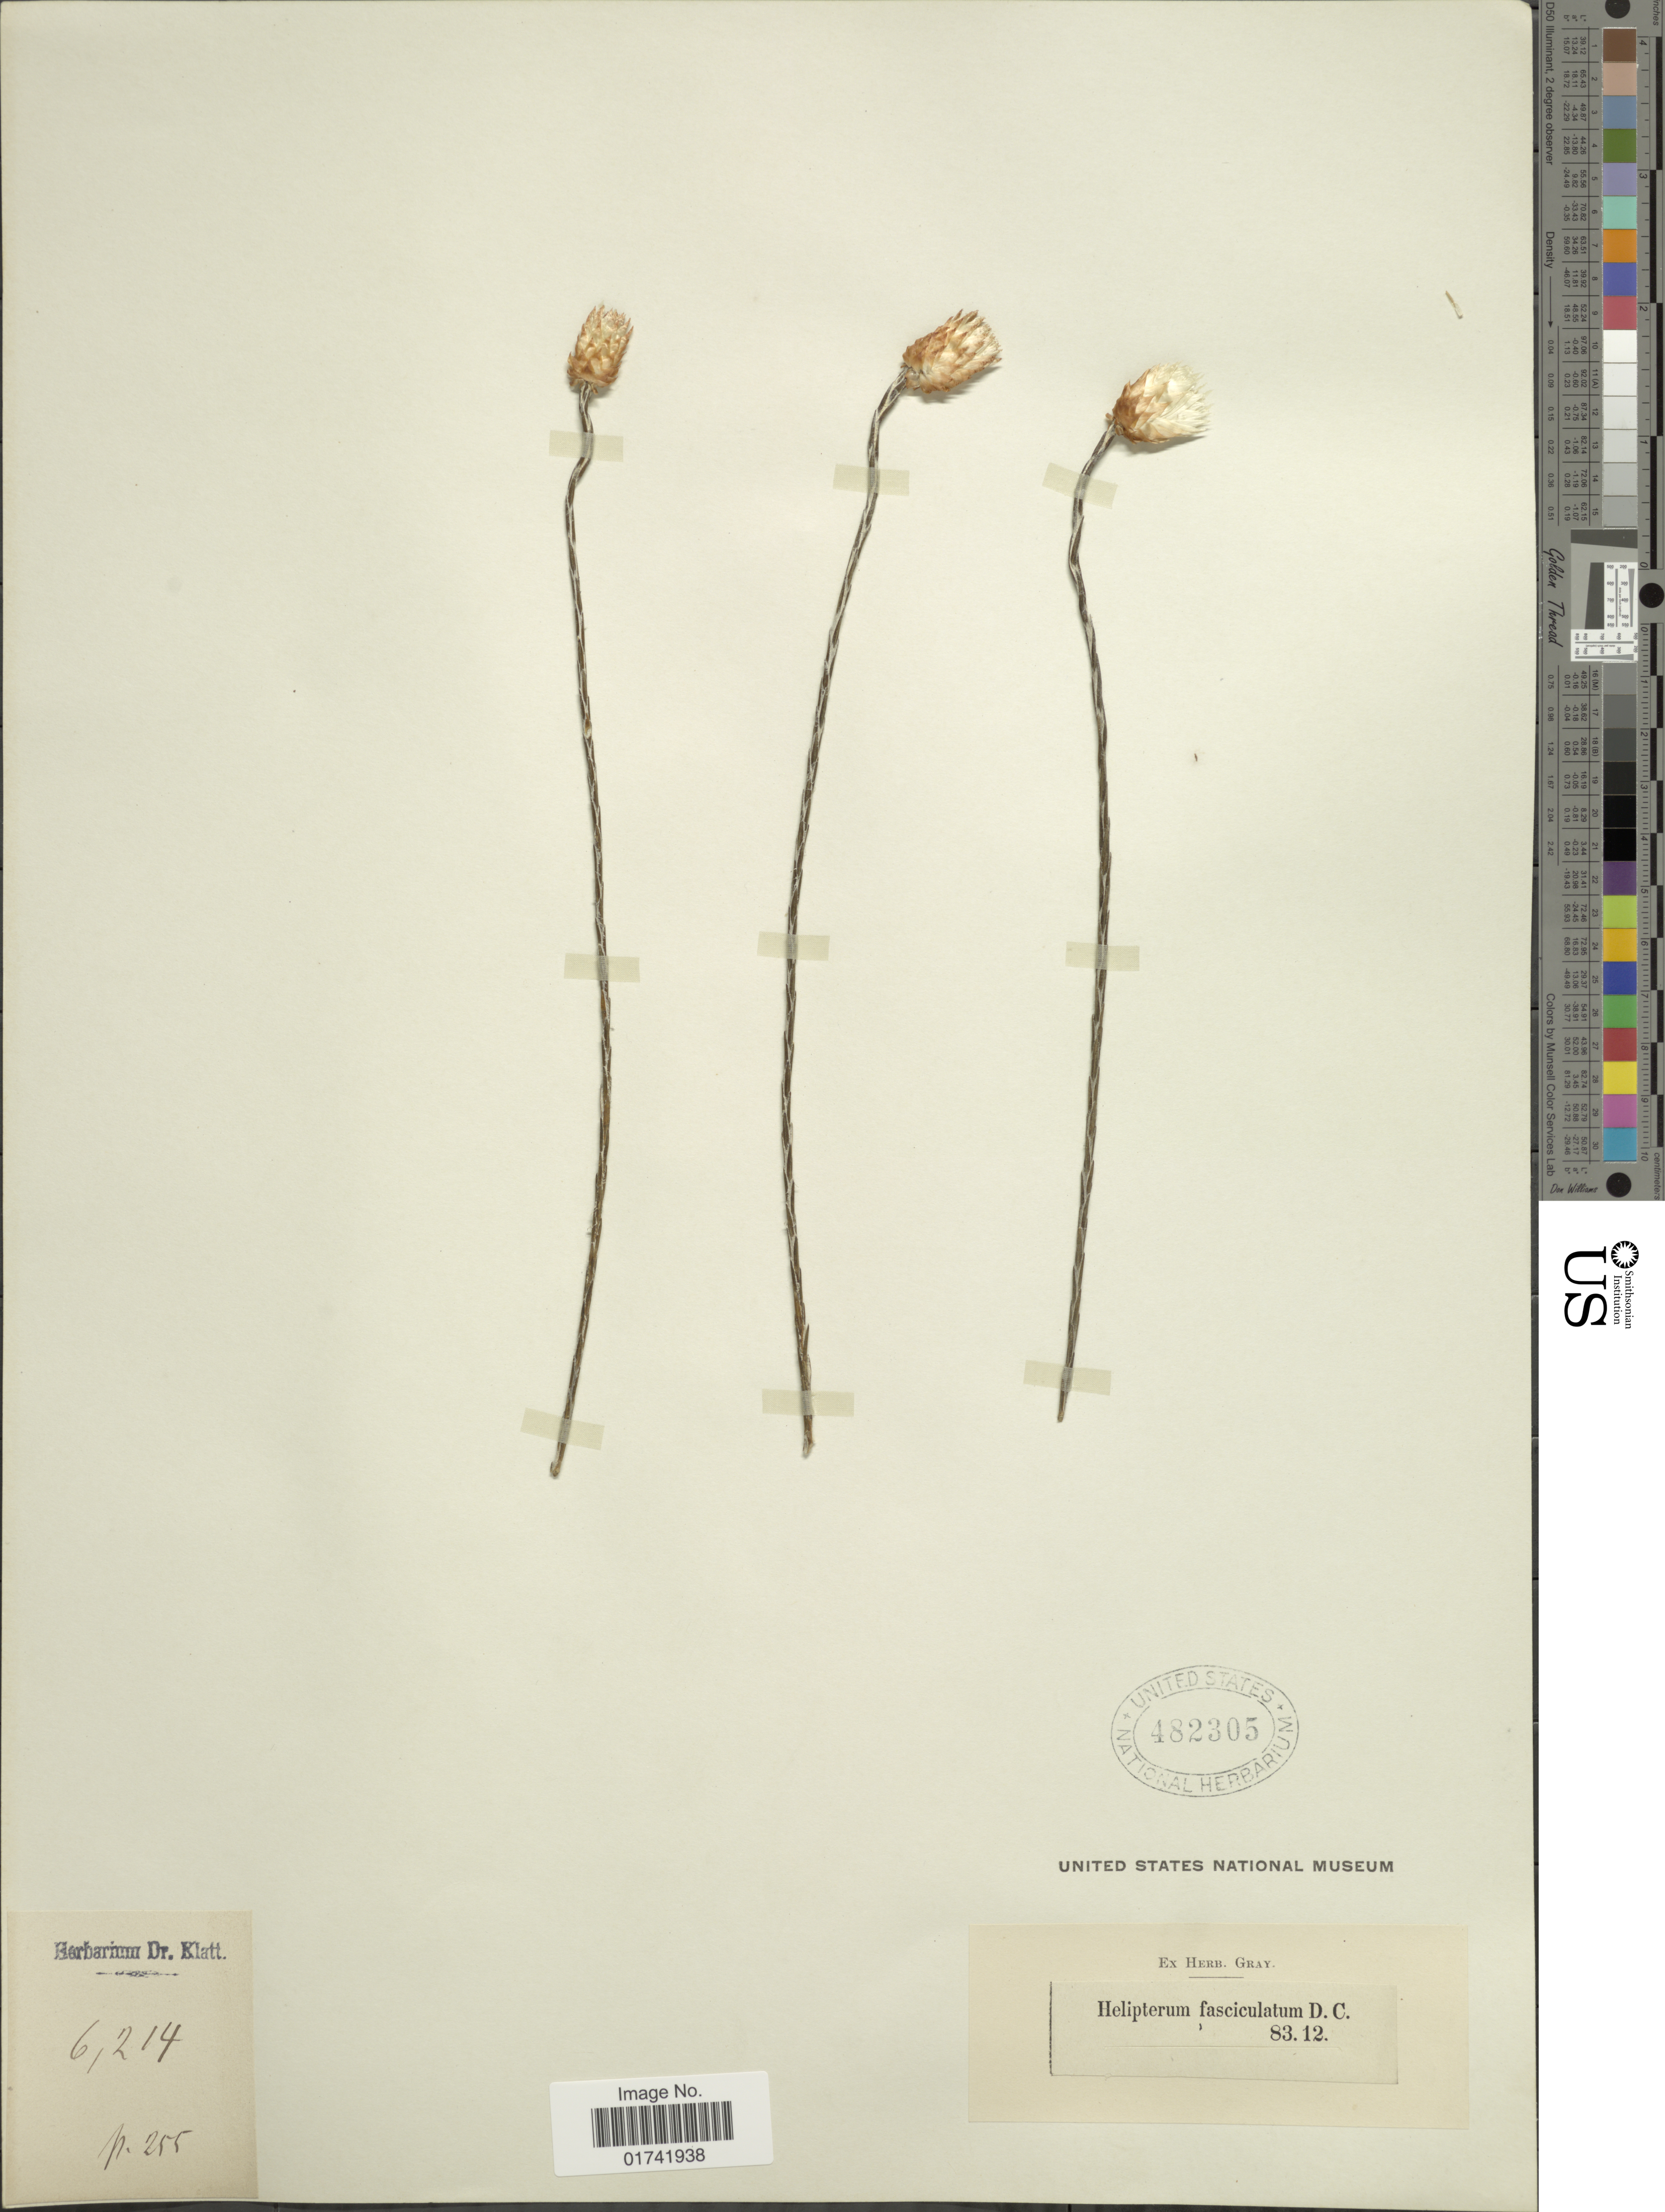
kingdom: Plantae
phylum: Tracheophyta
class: Magnoliopsida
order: Asterales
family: Asteraceae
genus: Helipterum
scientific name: Helipterum fasciculatum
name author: DC.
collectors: ex herb. Gray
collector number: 6214*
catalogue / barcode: US 482305